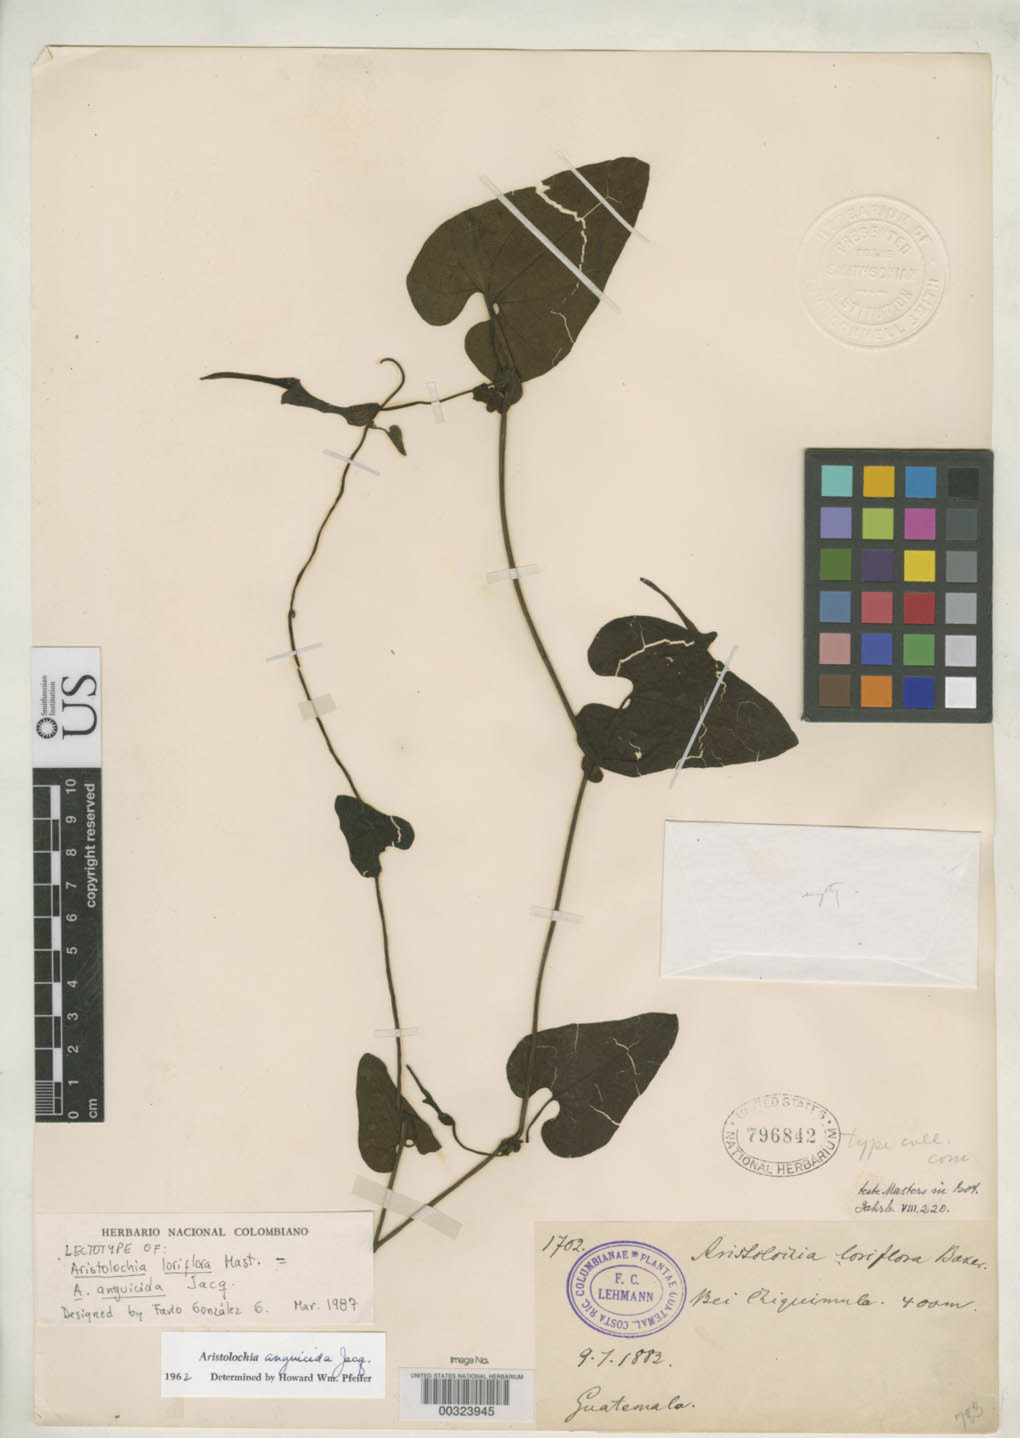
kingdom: Plantae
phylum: Tracheophyta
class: Magnoliopsida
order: Piperales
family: Aristolochiaceae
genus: Aristolochia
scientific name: Aristolochia loriflora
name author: Mast.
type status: Lectotype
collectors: F. C. Lehmann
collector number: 1702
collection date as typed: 09 Jul 1882 or 07 Sep 1882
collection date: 1882-07-09 or 1882-09-07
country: Guatemala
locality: Chicuimala.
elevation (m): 400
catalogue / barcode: US 796842